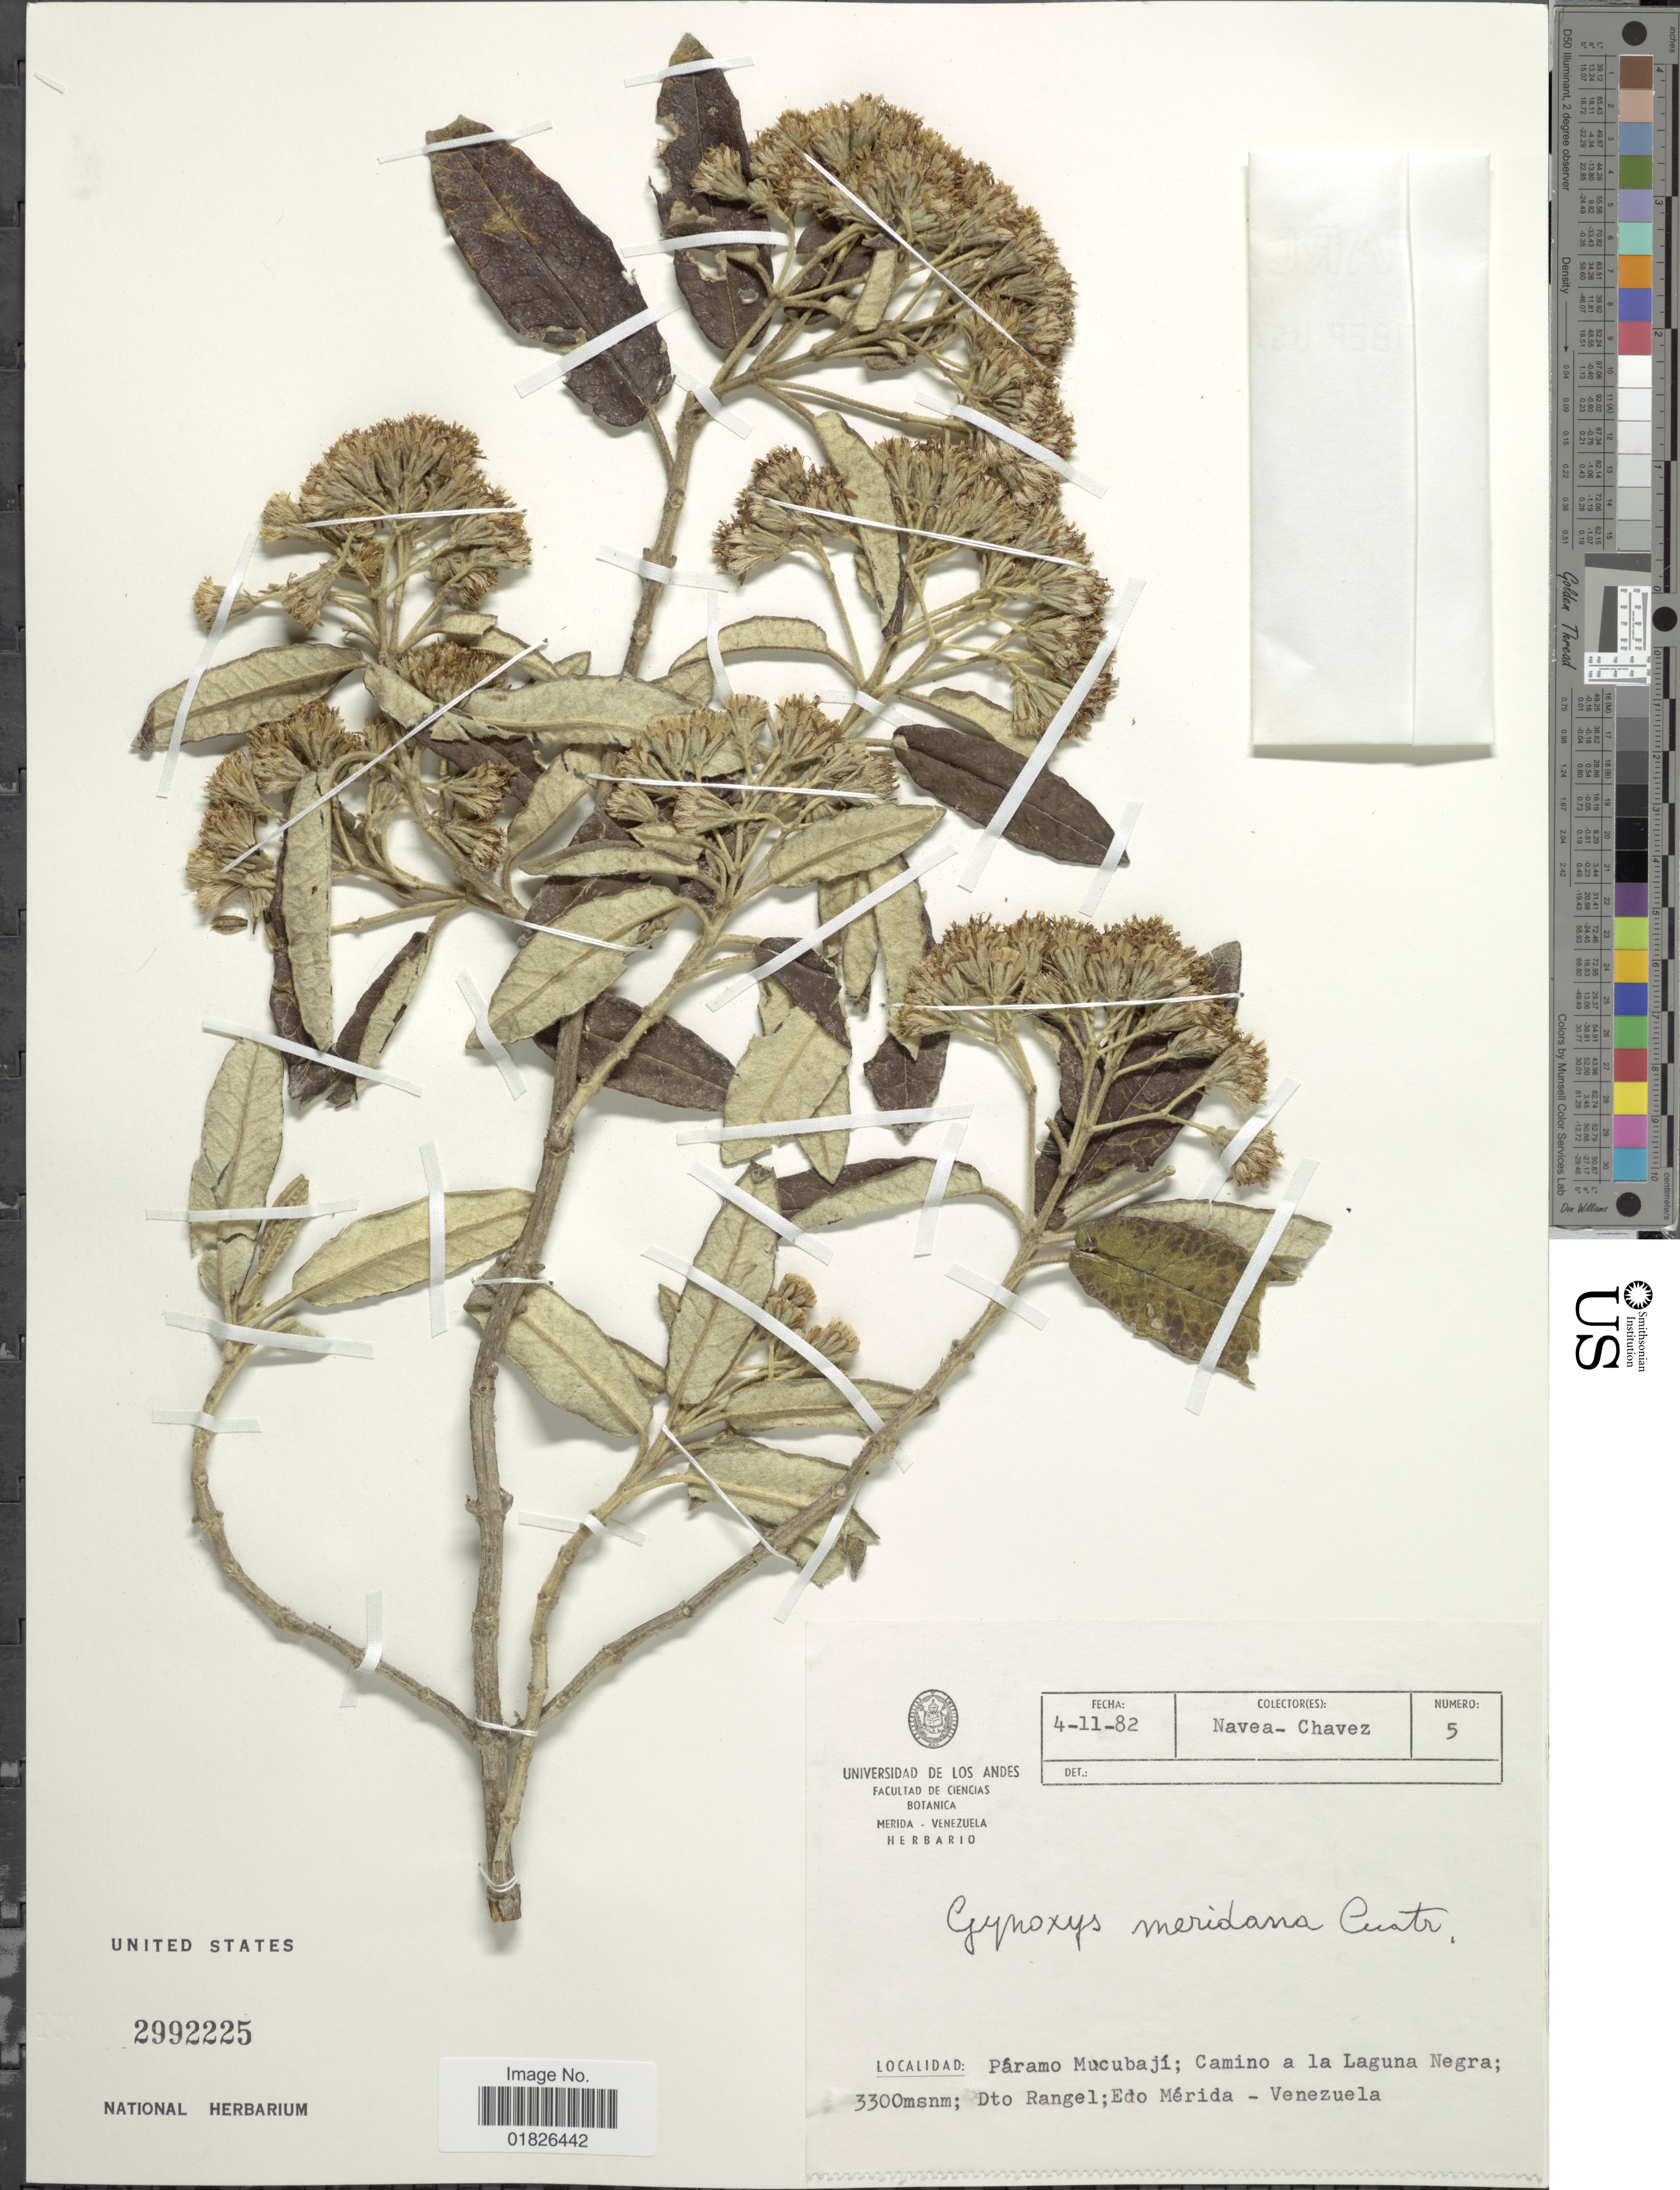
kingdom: Plantae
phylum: Tracheophyta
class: Magnoliopsida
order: Asterales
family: Asteraceae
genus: Gynoxys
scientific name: Gynoxys meridana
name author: Cuatrec.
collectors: Navea-Chavez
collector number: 5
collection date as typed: Transcribed d/m/y: 4/11/82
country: Venezuela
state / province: Mérida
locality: Paramo Mucubaji, Camino a la Laguna Negra, Dto Rangel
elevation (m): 3300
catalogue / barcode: US 2992225